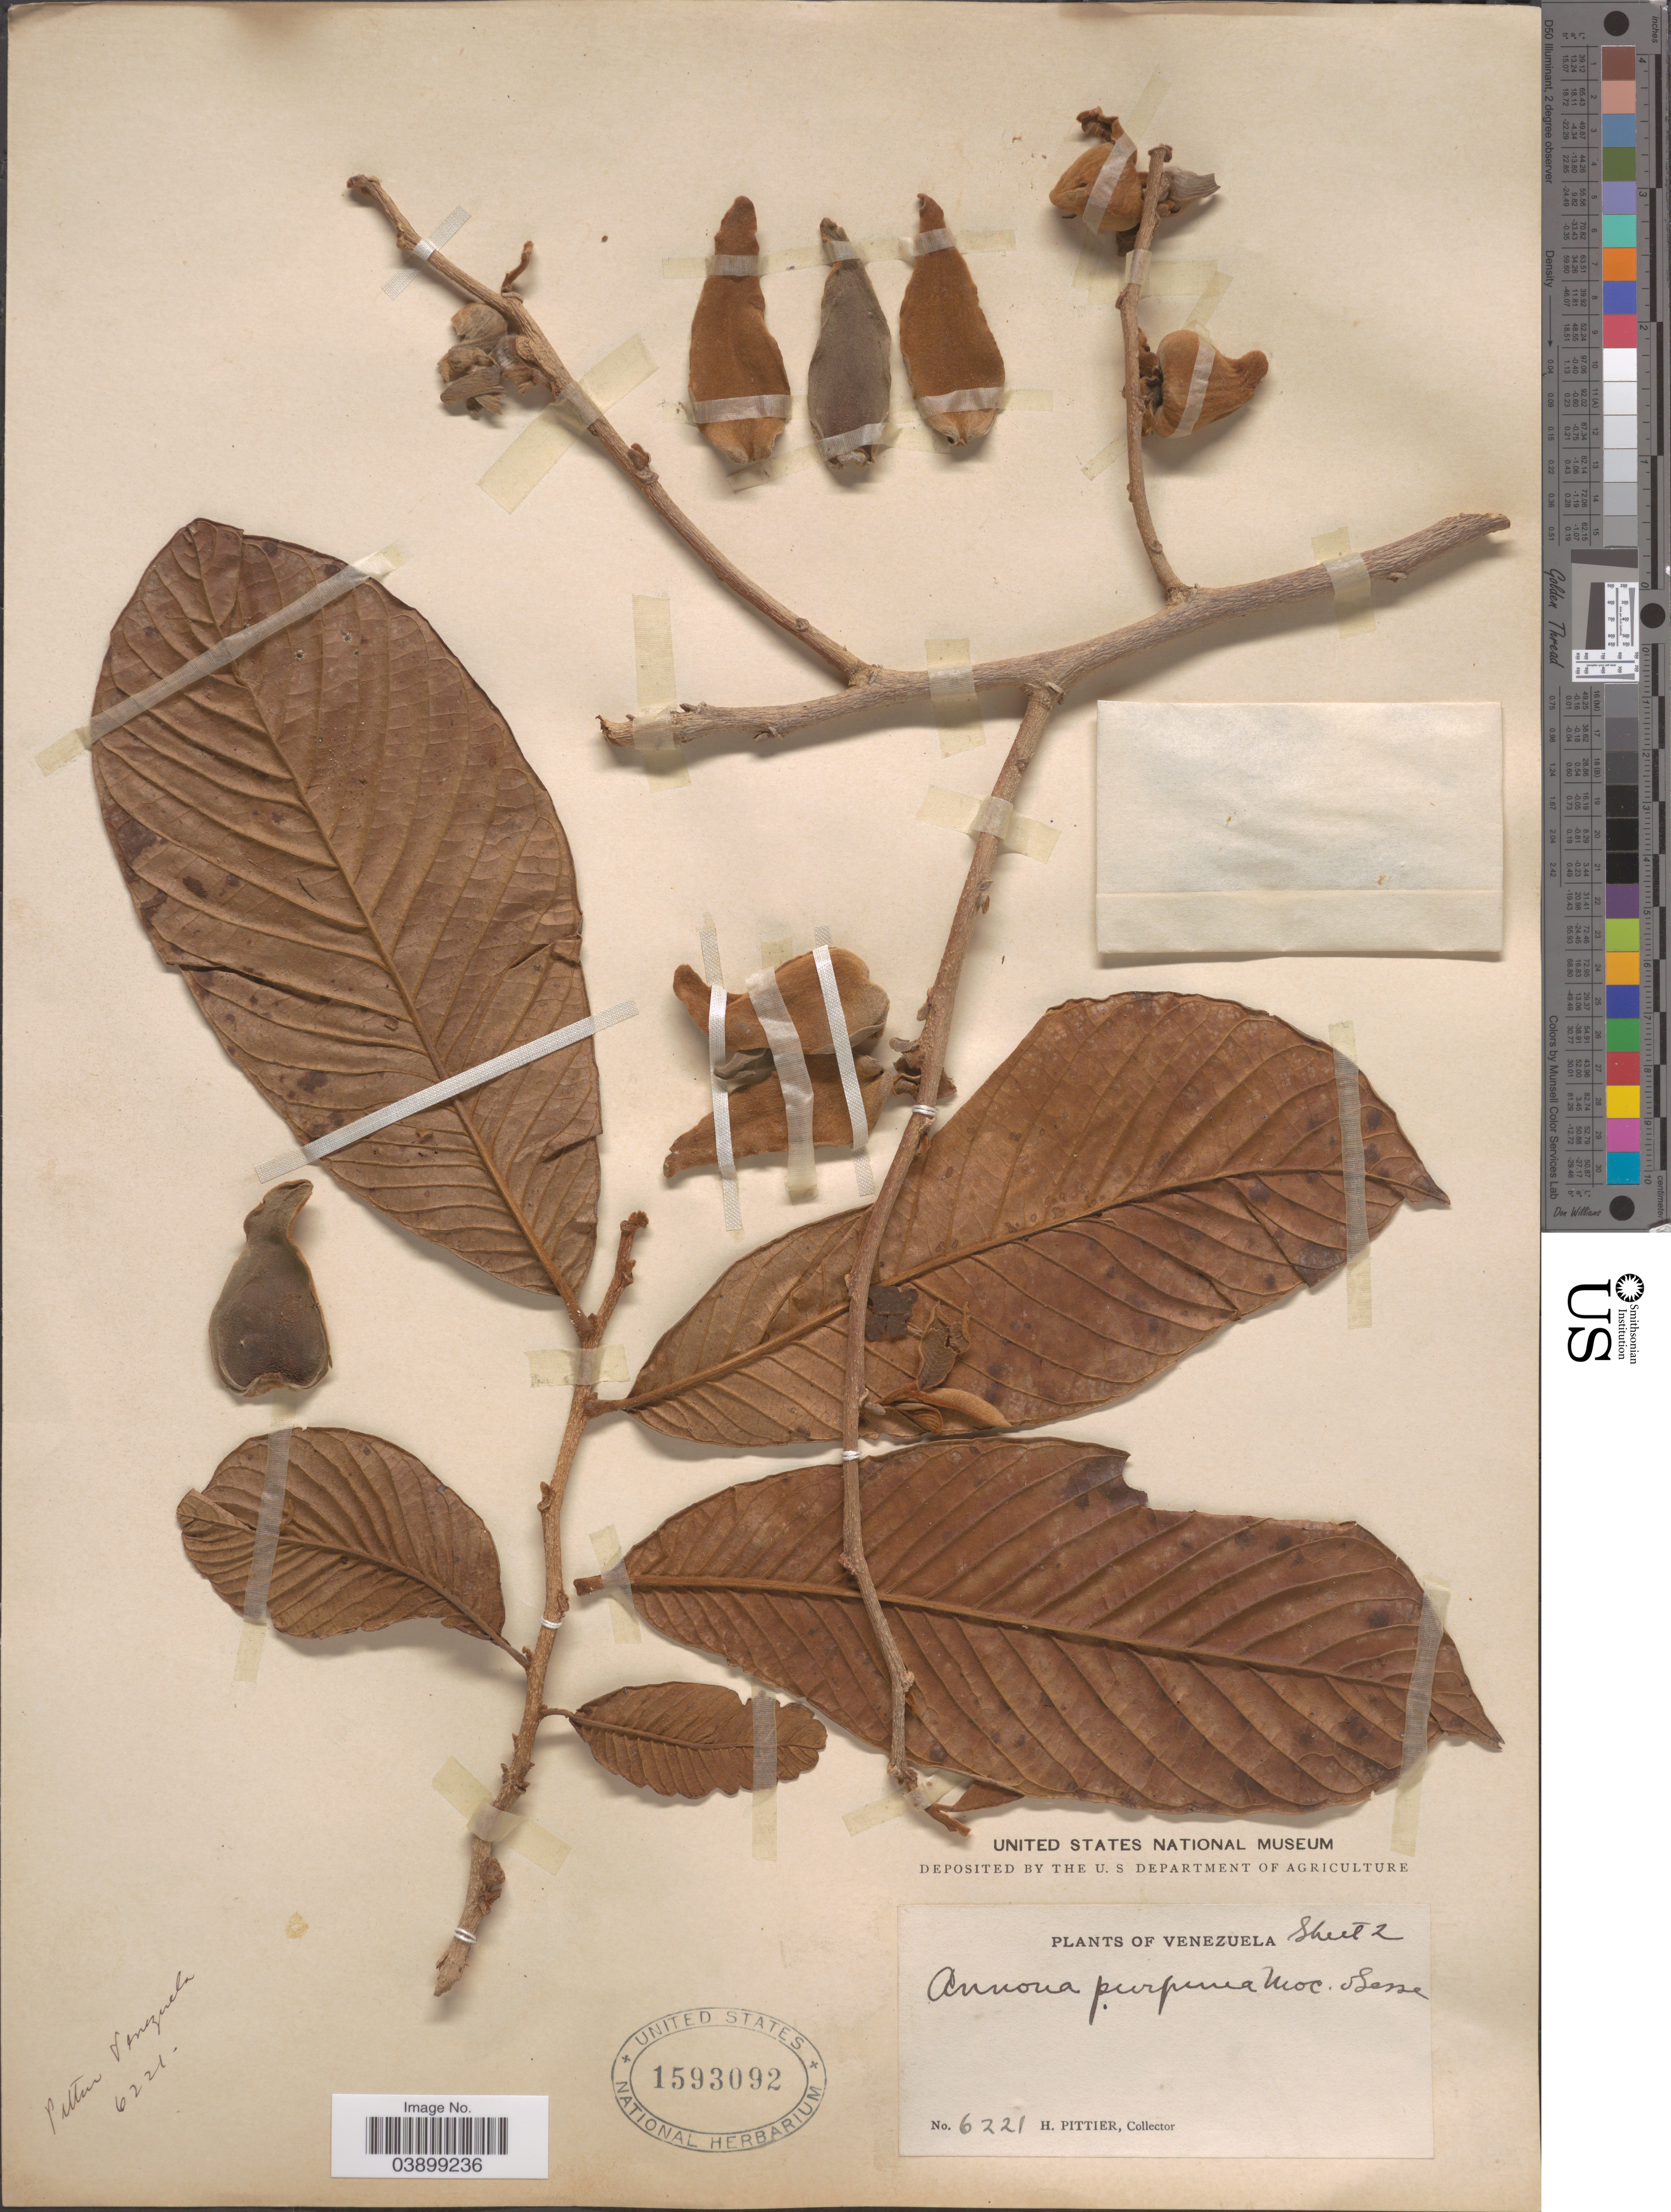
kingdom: Plantae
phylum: Tracheophyta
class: Magnoliopsida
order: Magnoliales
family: Annonaceae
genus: Annona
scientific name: Annona purpurea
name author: Moc. & Sessé ex Dunal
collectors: H. F. Pittier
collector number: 6221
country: Venezuela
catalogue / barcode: US 1593092